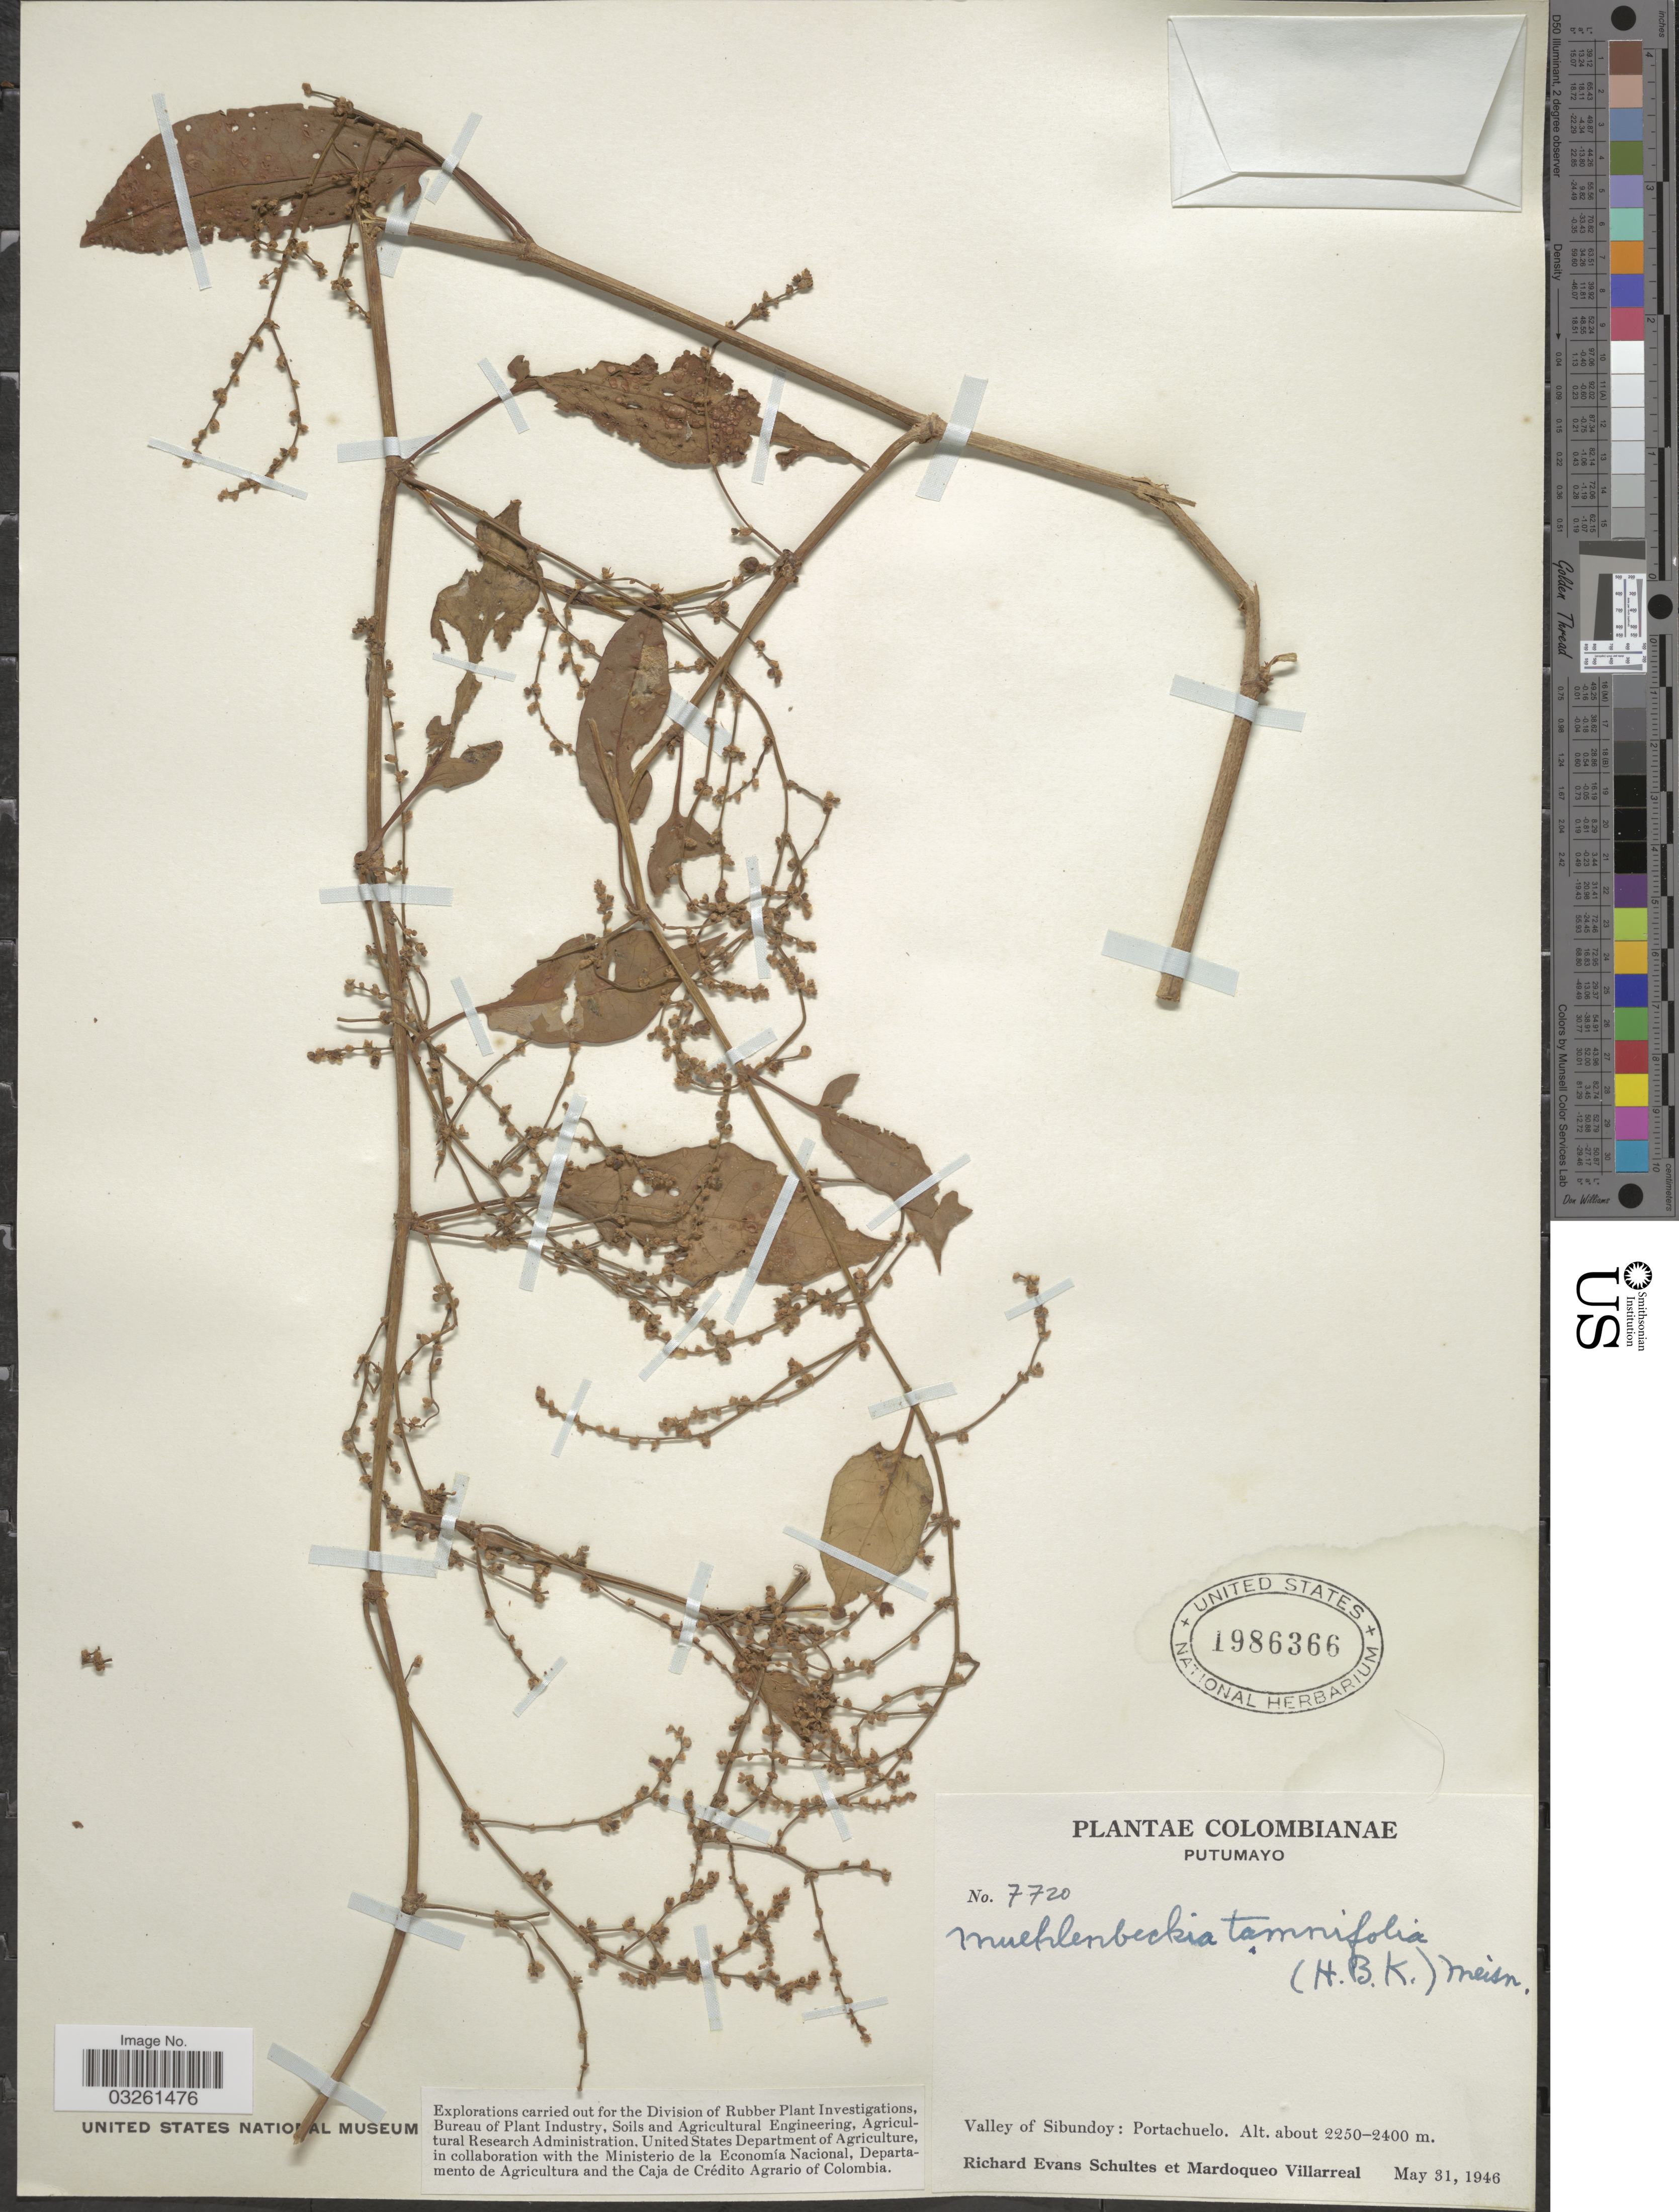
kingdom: Plantae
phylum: Tracheophyta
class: Magnoliopsida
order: Caryophyllales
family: Polygonaceae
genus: Muehlenbeckia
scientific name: Muehlenbeckia tamnifolia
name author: (Kunth) Meisn.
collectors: R. E. Schultes & M. Villarreal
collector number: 7720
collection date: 1946-05-31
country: Colombia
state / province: Putumayo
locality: Valley of Sibundoy: Portachuelo.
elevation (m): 2250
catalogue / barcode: US 1986366